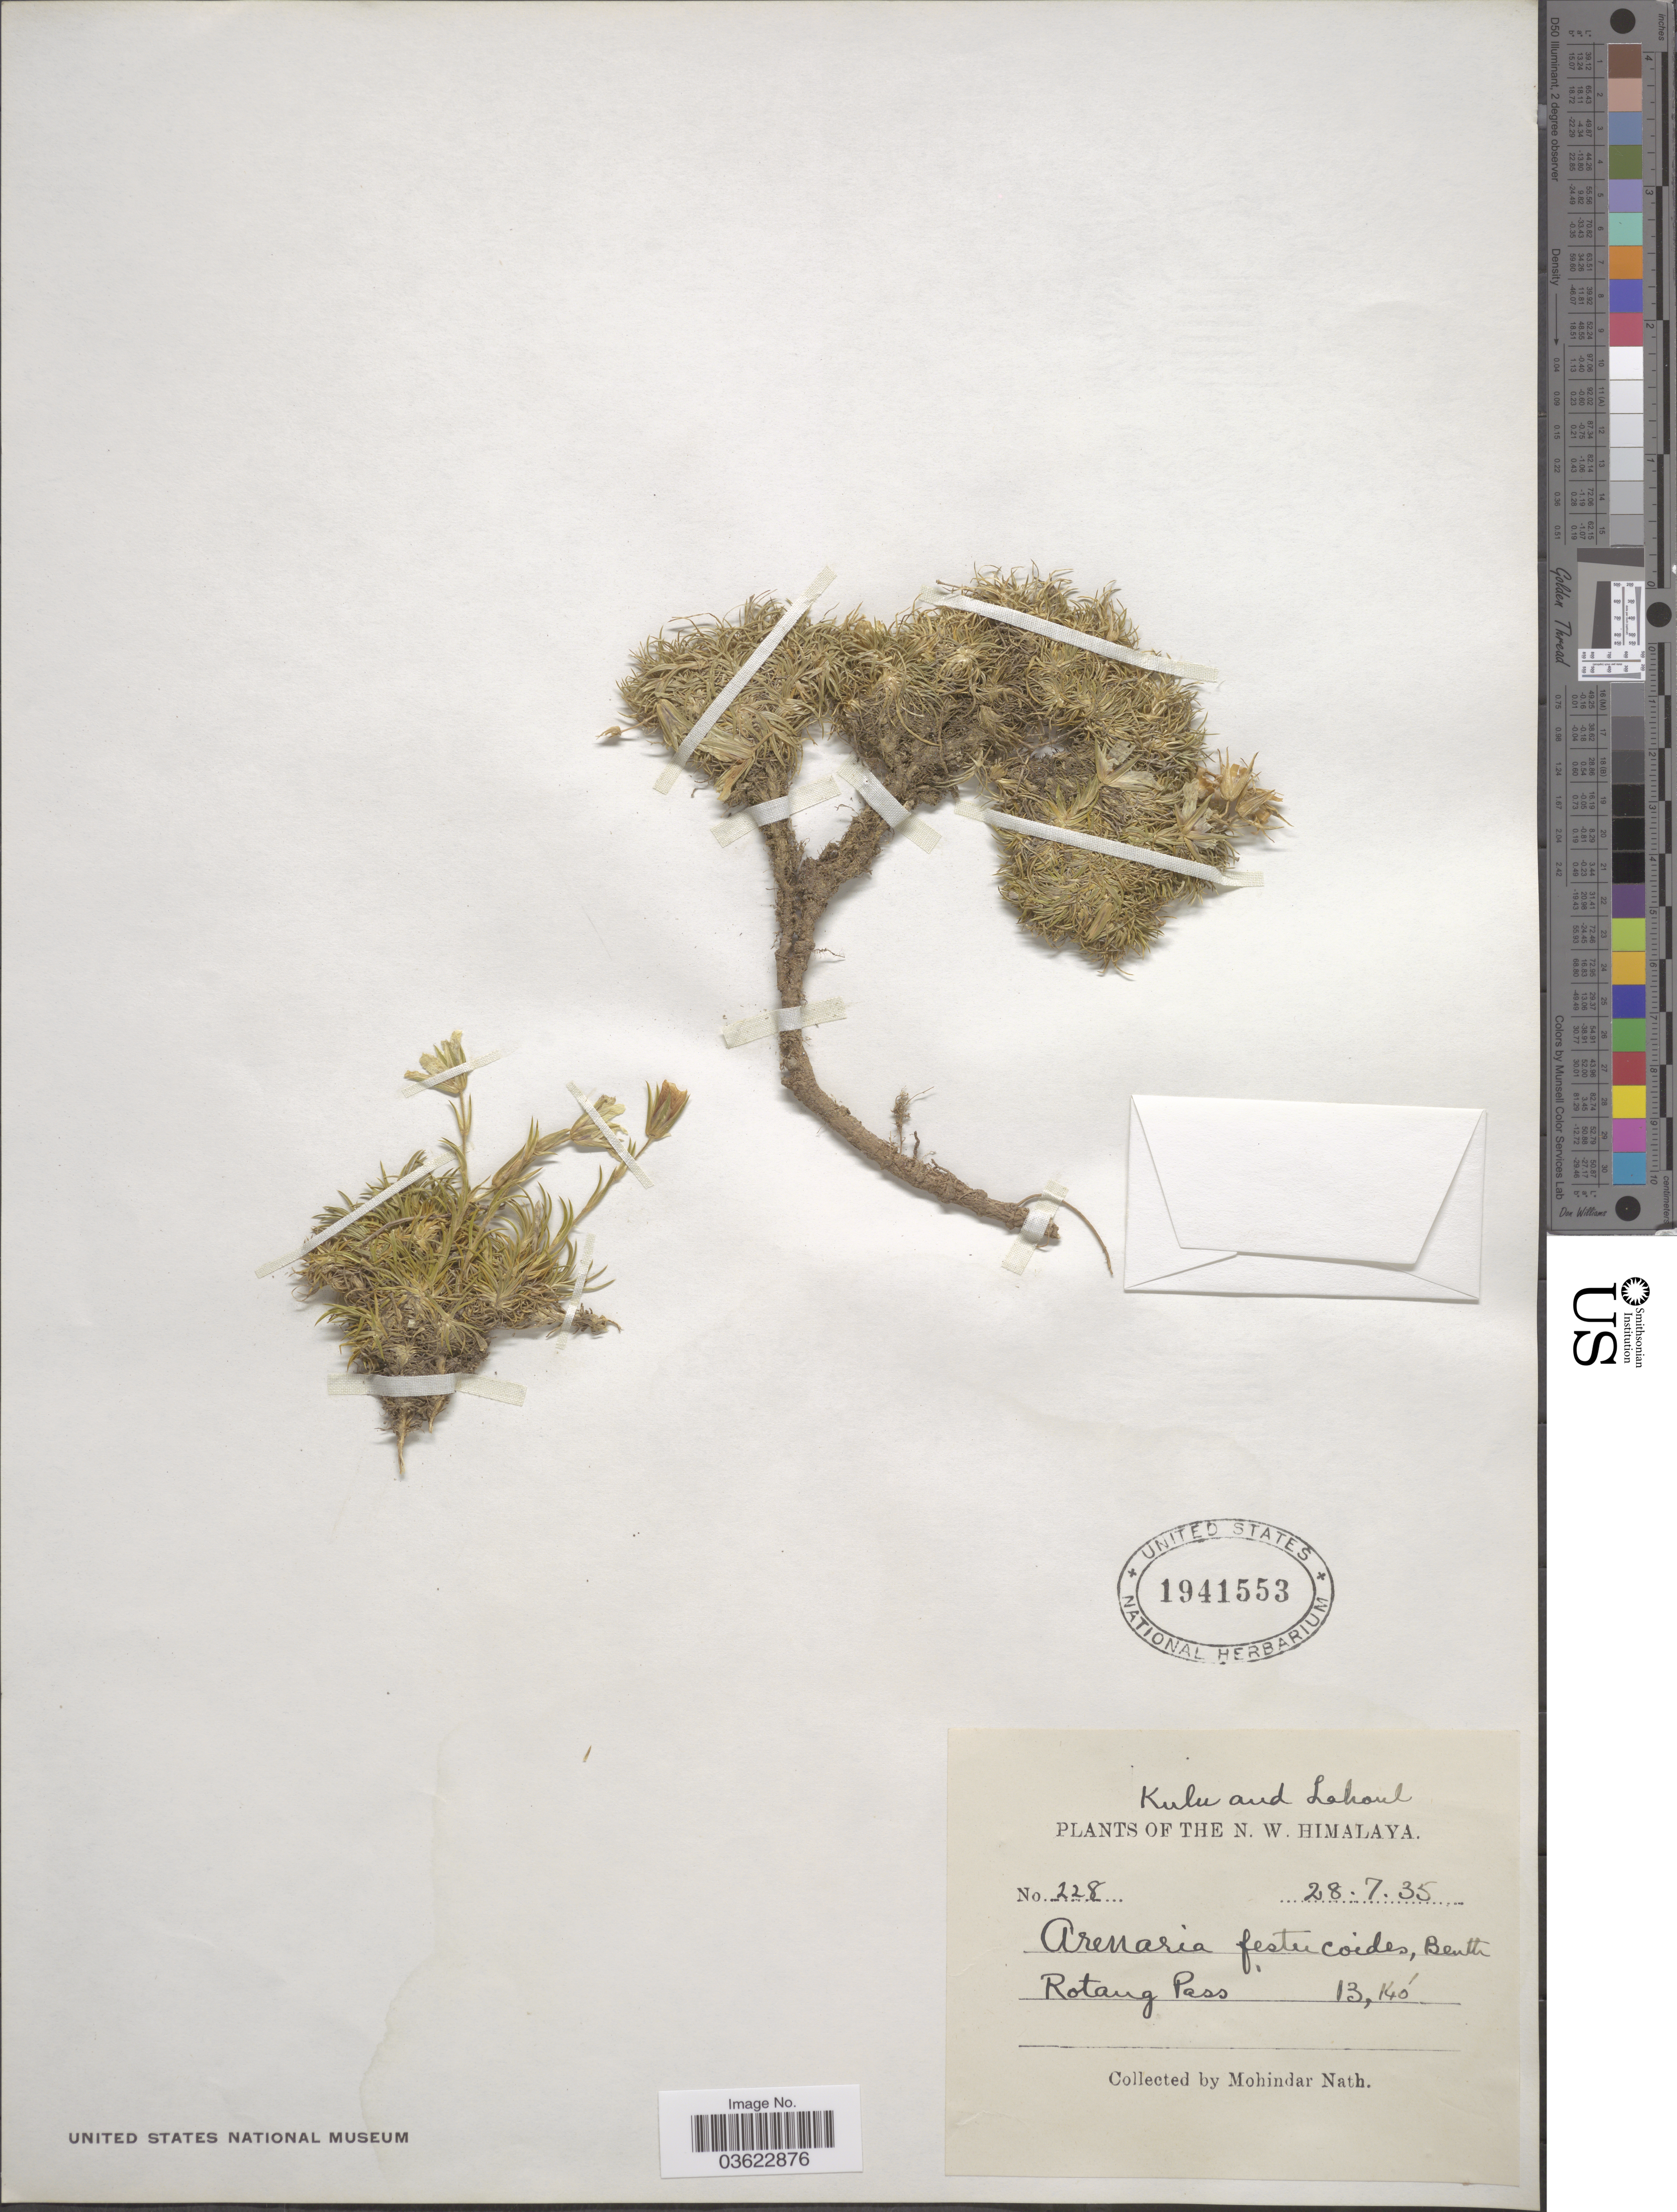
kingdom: Plantae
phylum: Tracheophyta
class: Magnoliopsida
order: Caryophyllales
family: Caryophyllaceae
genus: Eremogone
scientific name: Eremogone festucoides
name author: (Benth.) Pusalkar & D.K. Singh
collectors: M. Nath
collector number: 228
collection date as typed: Transcribed d/m/y: 28/7/35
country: India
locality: Kulu and Lahaul. N. W. Himalaya. Rotang Pass.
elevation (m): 4005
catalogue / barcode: US 1941553